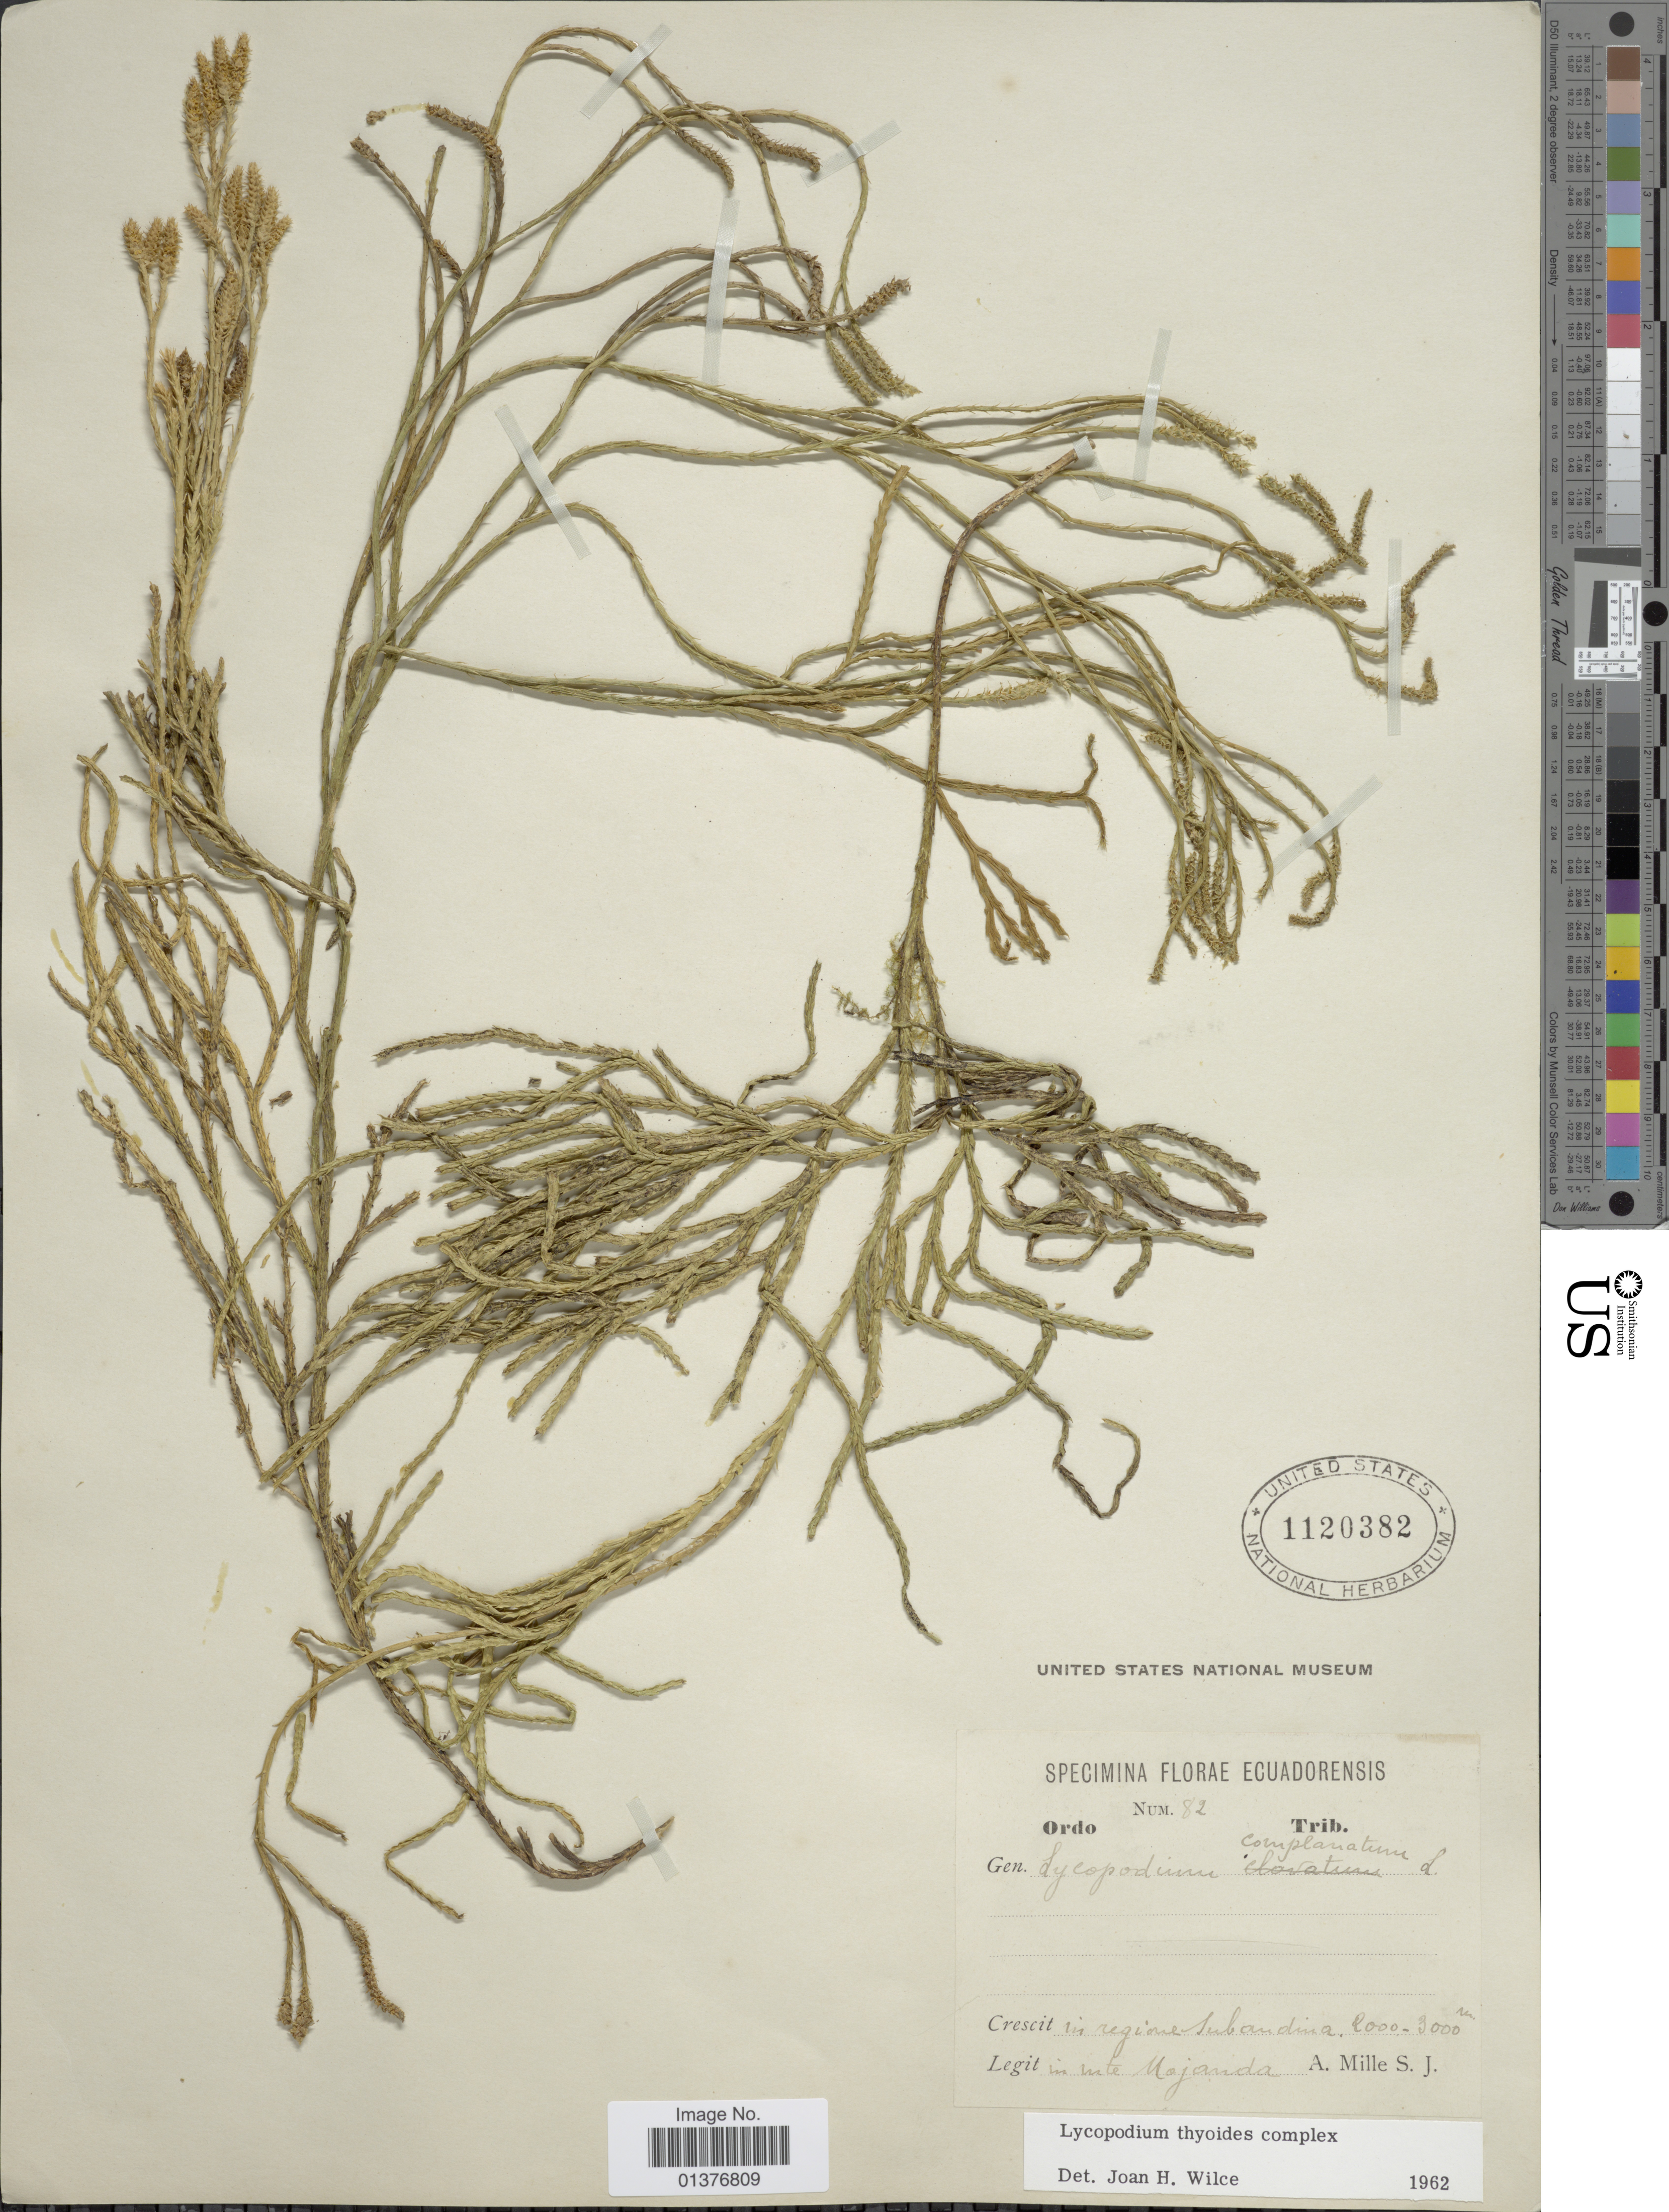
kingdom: Plantae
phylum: Tracheophyta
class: Lycopodiopsida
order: Lycopodiales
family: Lycopodiaceae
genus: Diphasiastrum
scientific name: Diphasiastrum thyoides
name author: (Humb. & Bonpl. ex Willd.) Holub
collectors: S. J. A. Mille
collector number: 82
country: Ecuador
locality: In regione subandina in mte. Mojanda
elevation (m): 2000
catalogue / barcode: US 1120382